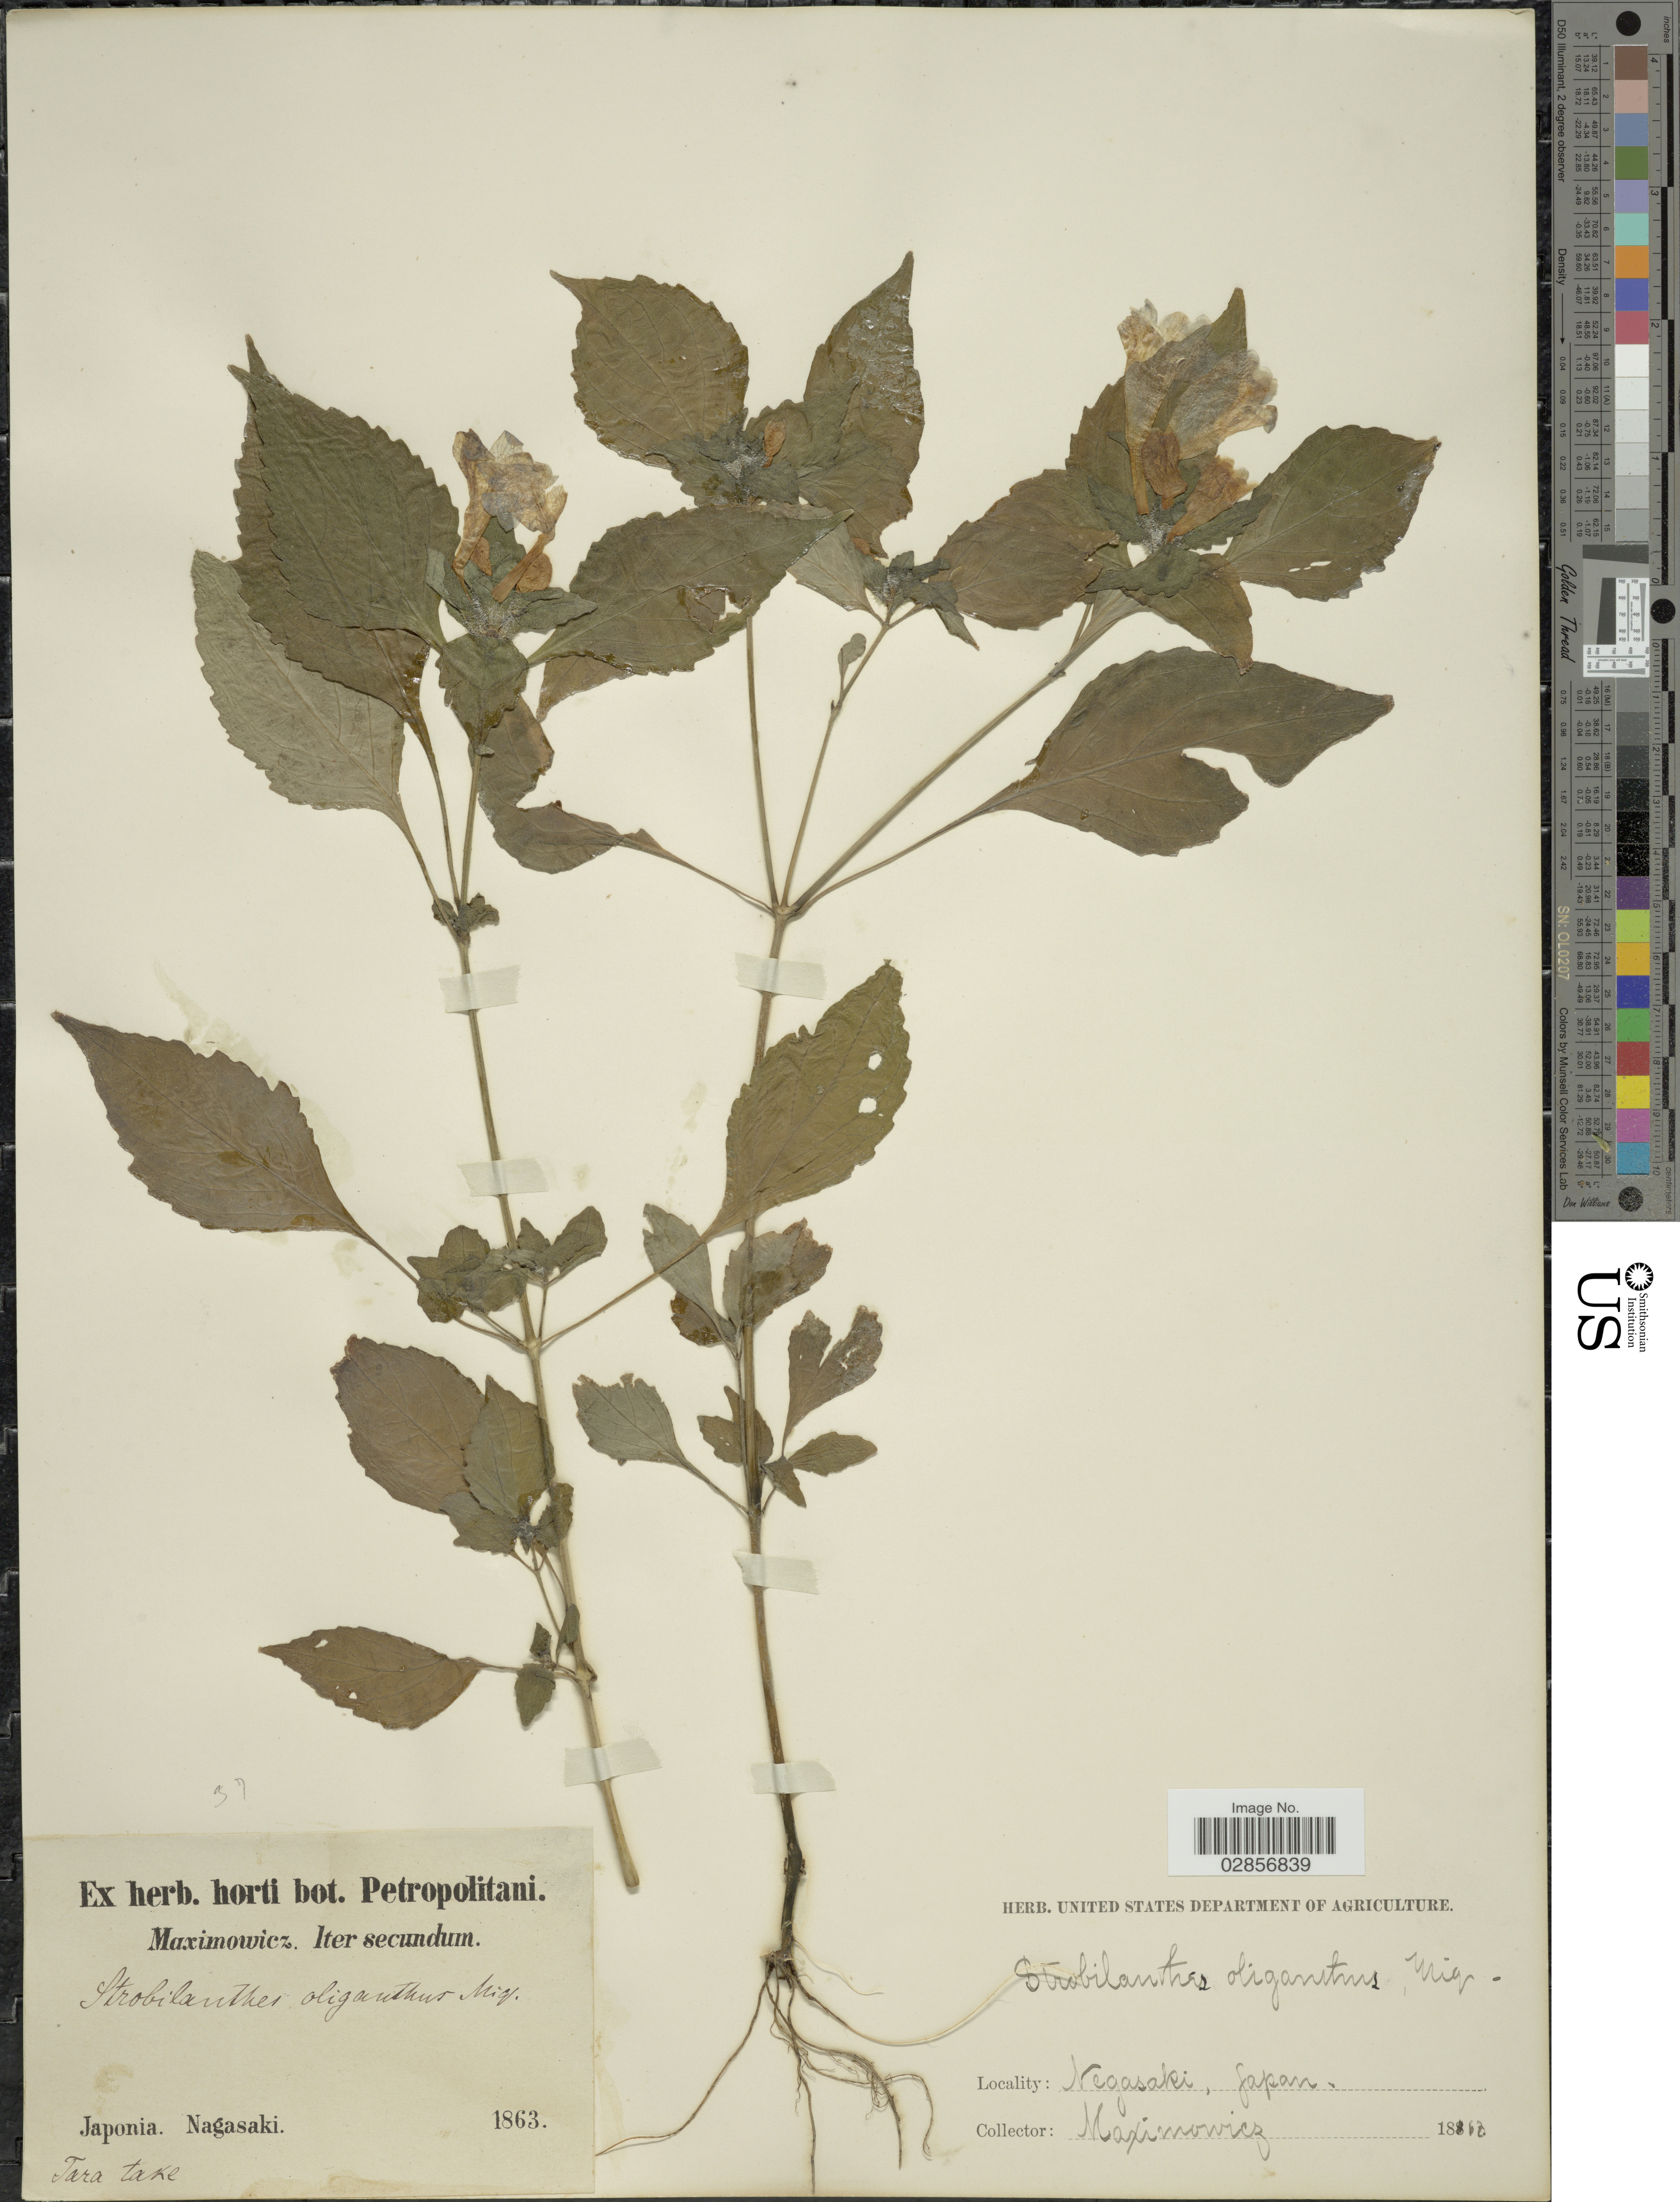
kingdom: Plantae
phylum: Tracheophyta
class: Magnoliopsida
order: Lamiales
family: Acanthaceae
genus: Championella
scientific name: Championella oligantha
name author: (Miq.) Bremek.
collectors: -. Maximowicz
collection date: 1863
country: Japan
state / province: Nagasaki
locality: Tara take.